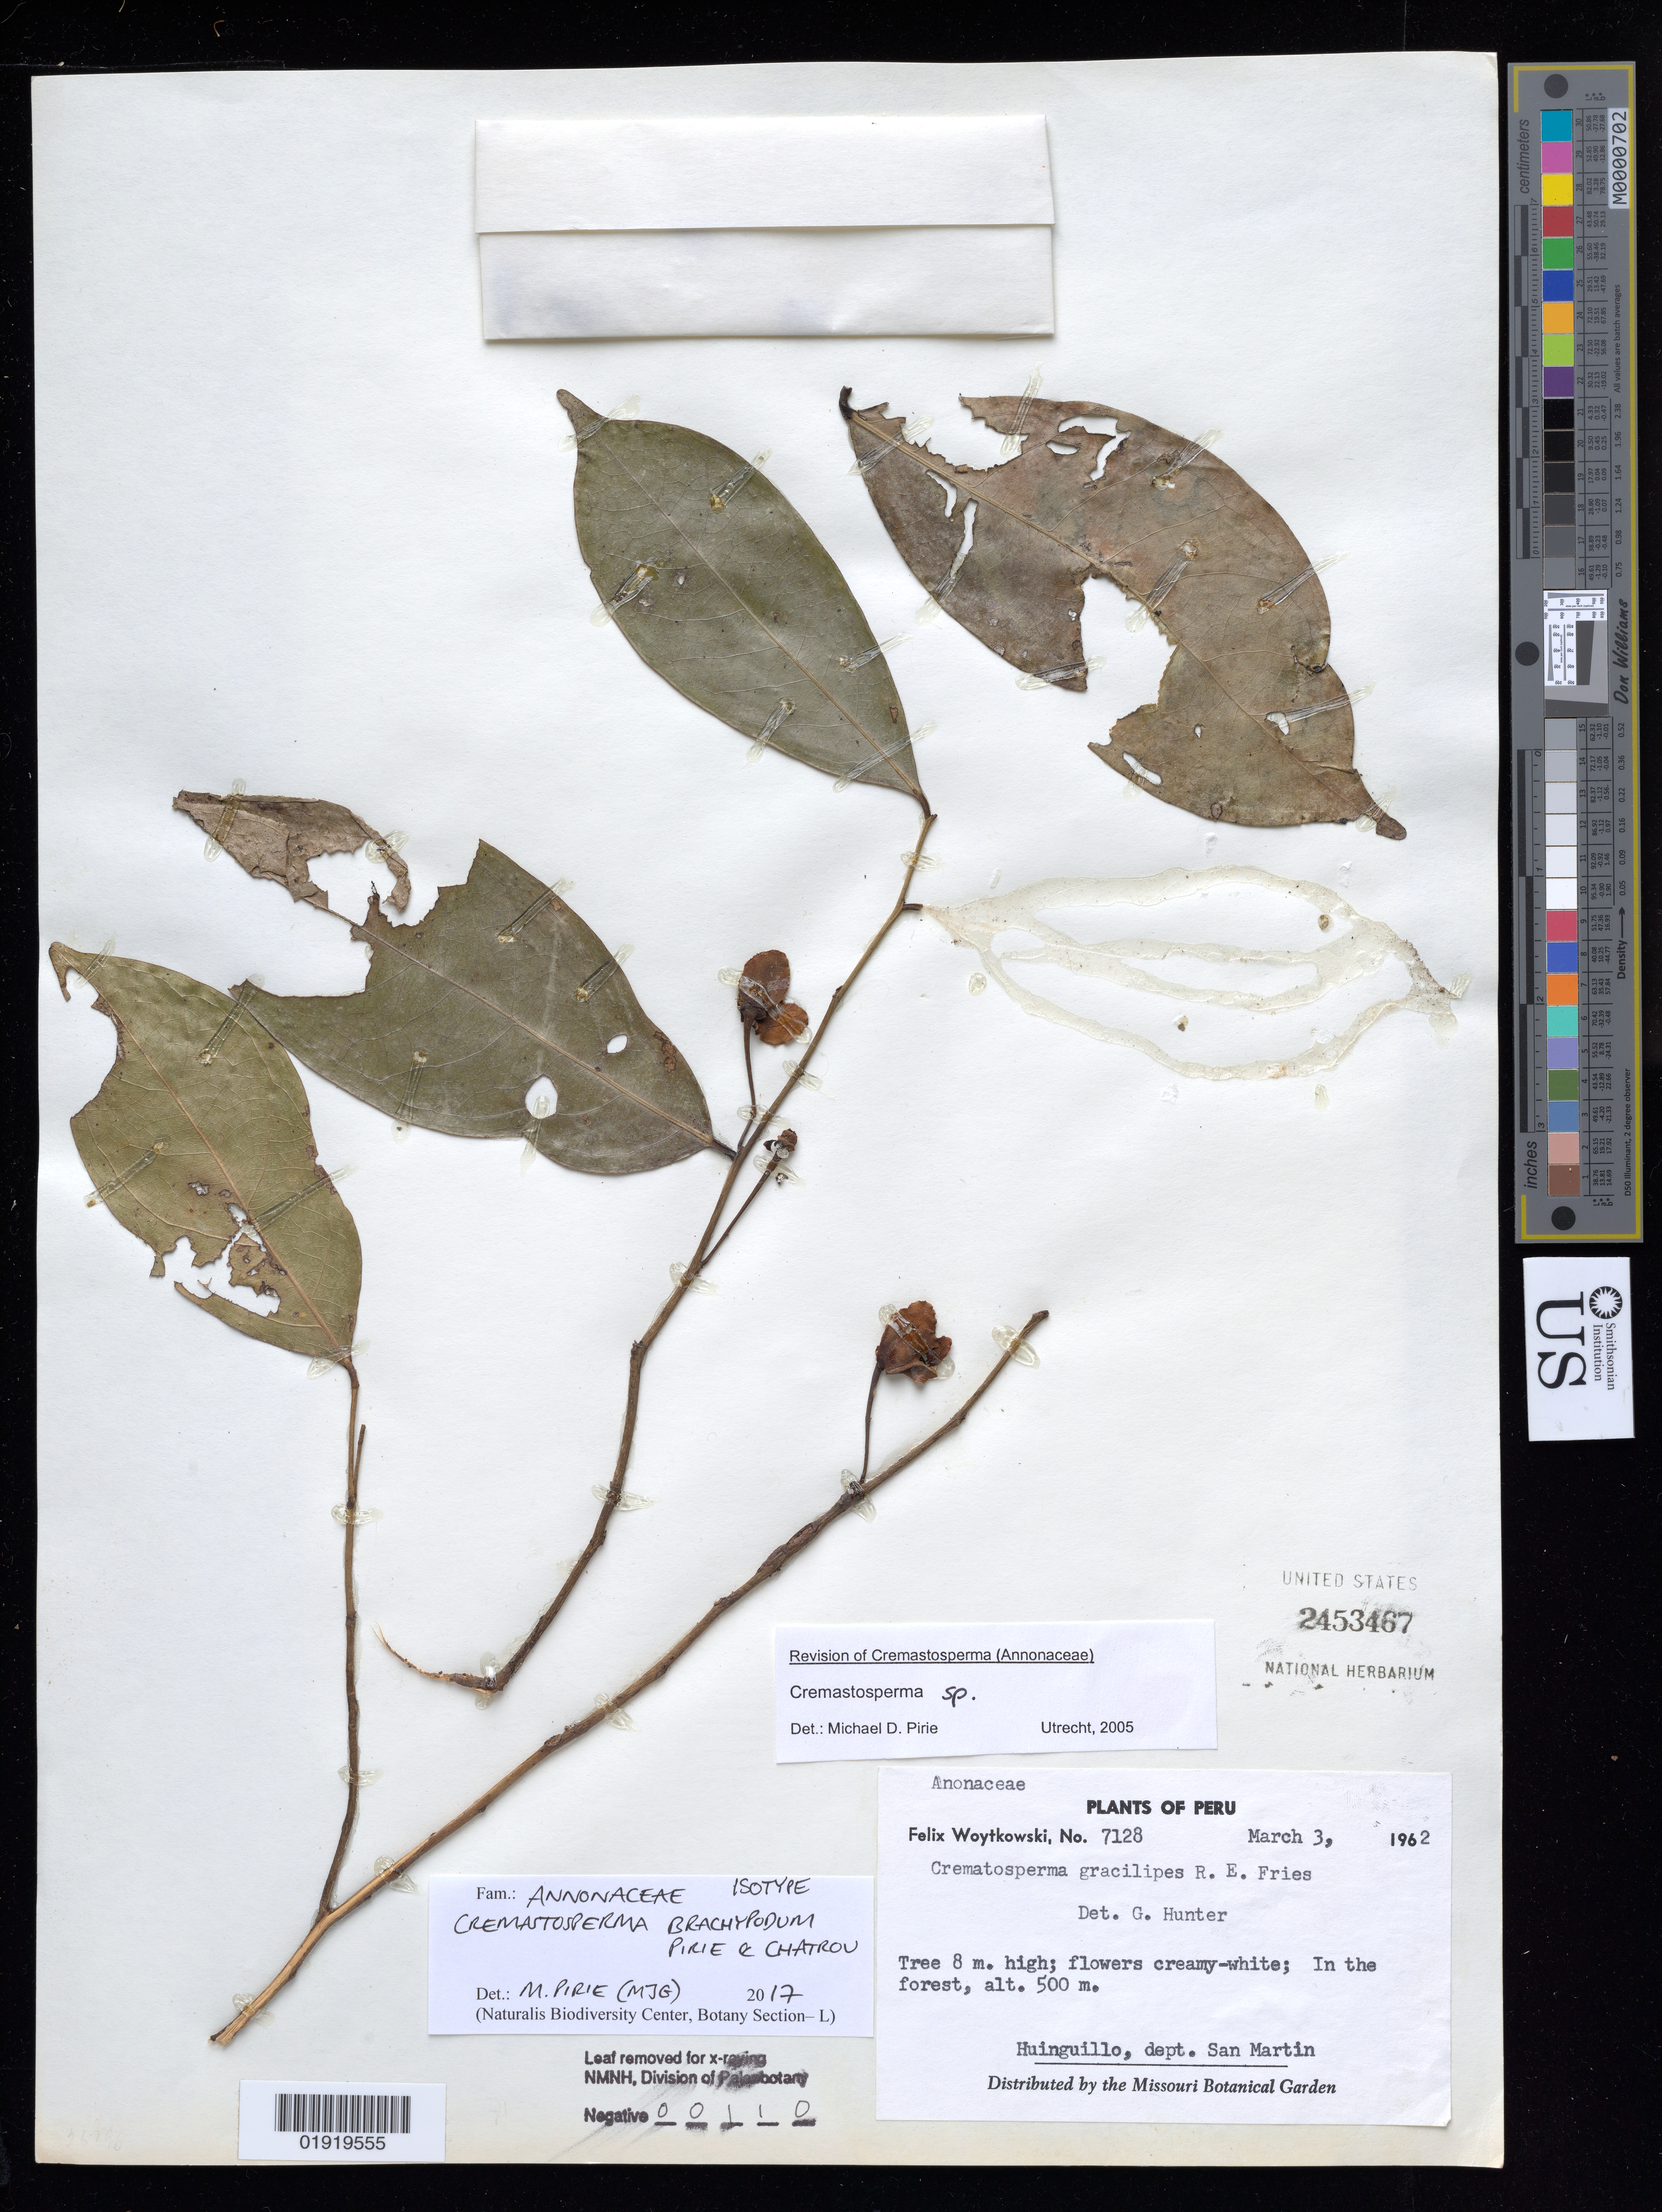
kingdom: Plantae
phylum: Tracheophyta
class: Magnoliopsida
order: Magnoliales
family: Annonaceae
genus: Cremastosperma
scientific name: Cremastosperma brachypodum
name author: Pirie & Chatrou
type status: Isotype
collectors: F. Woytkowski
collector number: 7128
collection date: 1962-03-03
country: Peru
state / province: San Martín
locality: Huinguillo, dept. San Martin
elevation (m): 500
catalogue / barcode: US 2453467